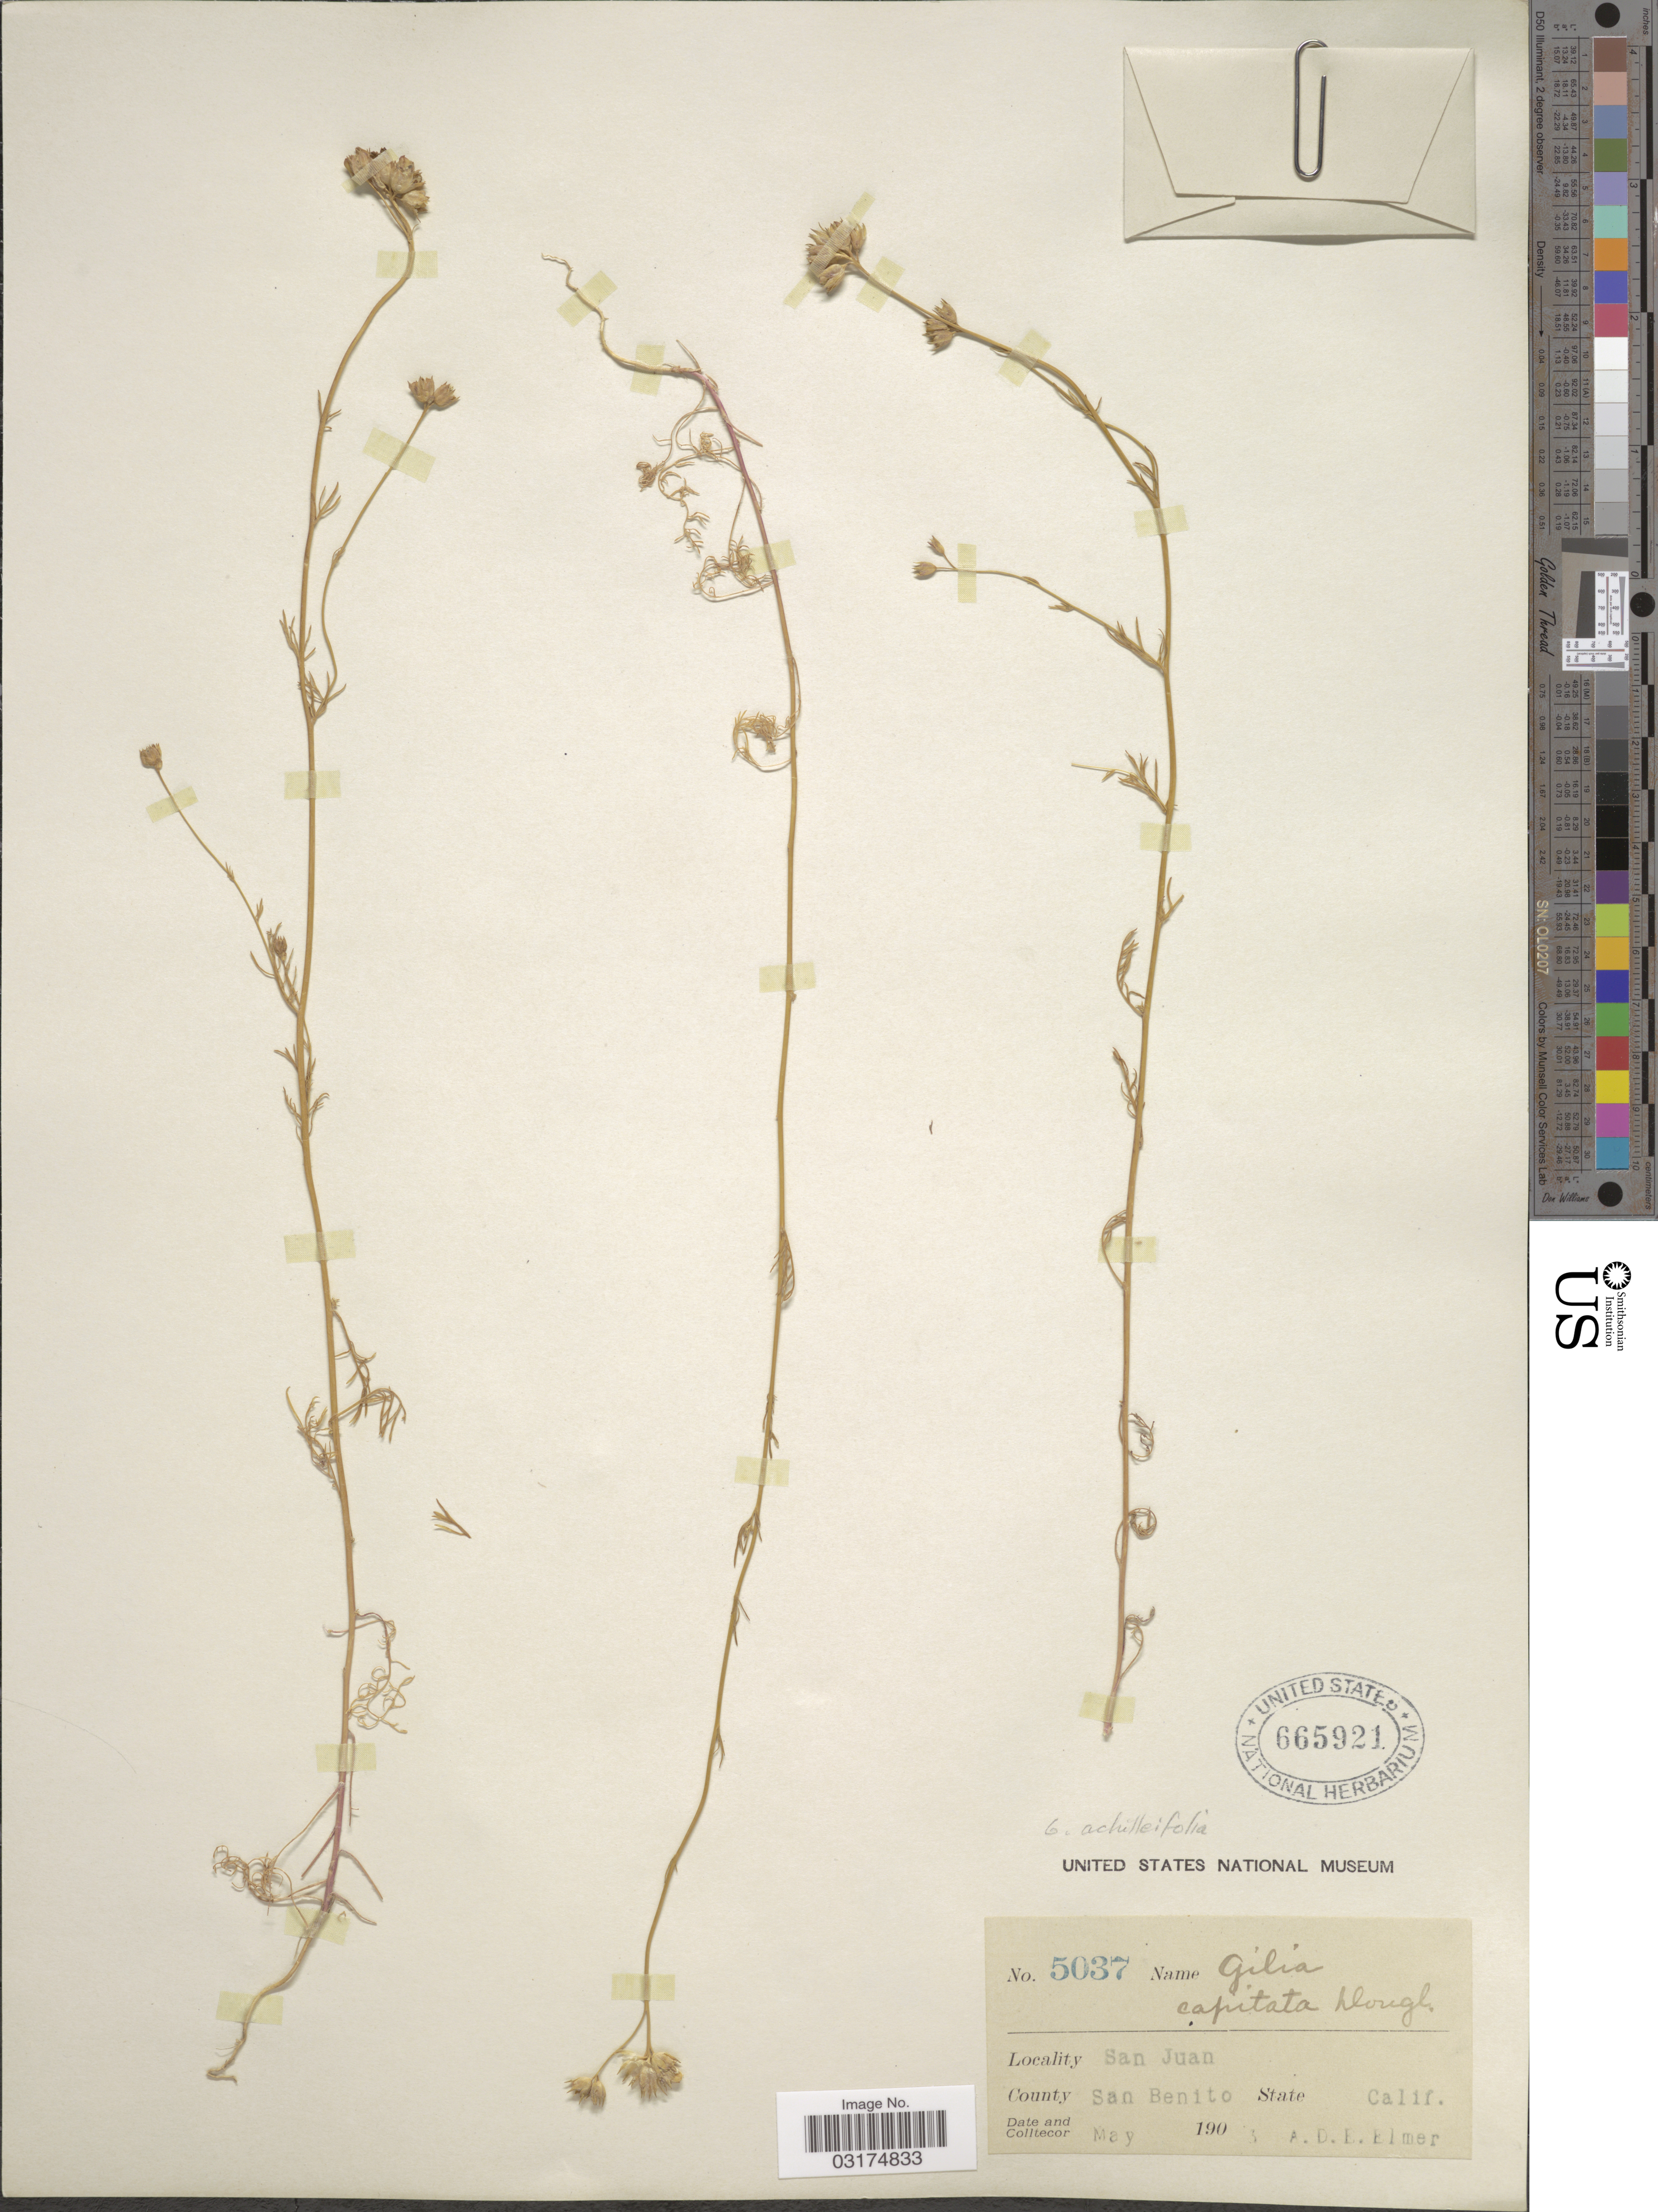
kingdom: Plantae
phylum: Tracheophyta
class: Magnoliopsida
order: Ericales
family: Polemoniaceae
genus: Gilia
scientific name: Gilia achilleifolia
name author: Benth.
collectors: A. D. E. Elmer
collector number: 5037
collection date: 1903-05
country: United States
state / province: California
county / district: San Benito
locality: San Juan. County San Benito.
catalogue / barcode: US 665921